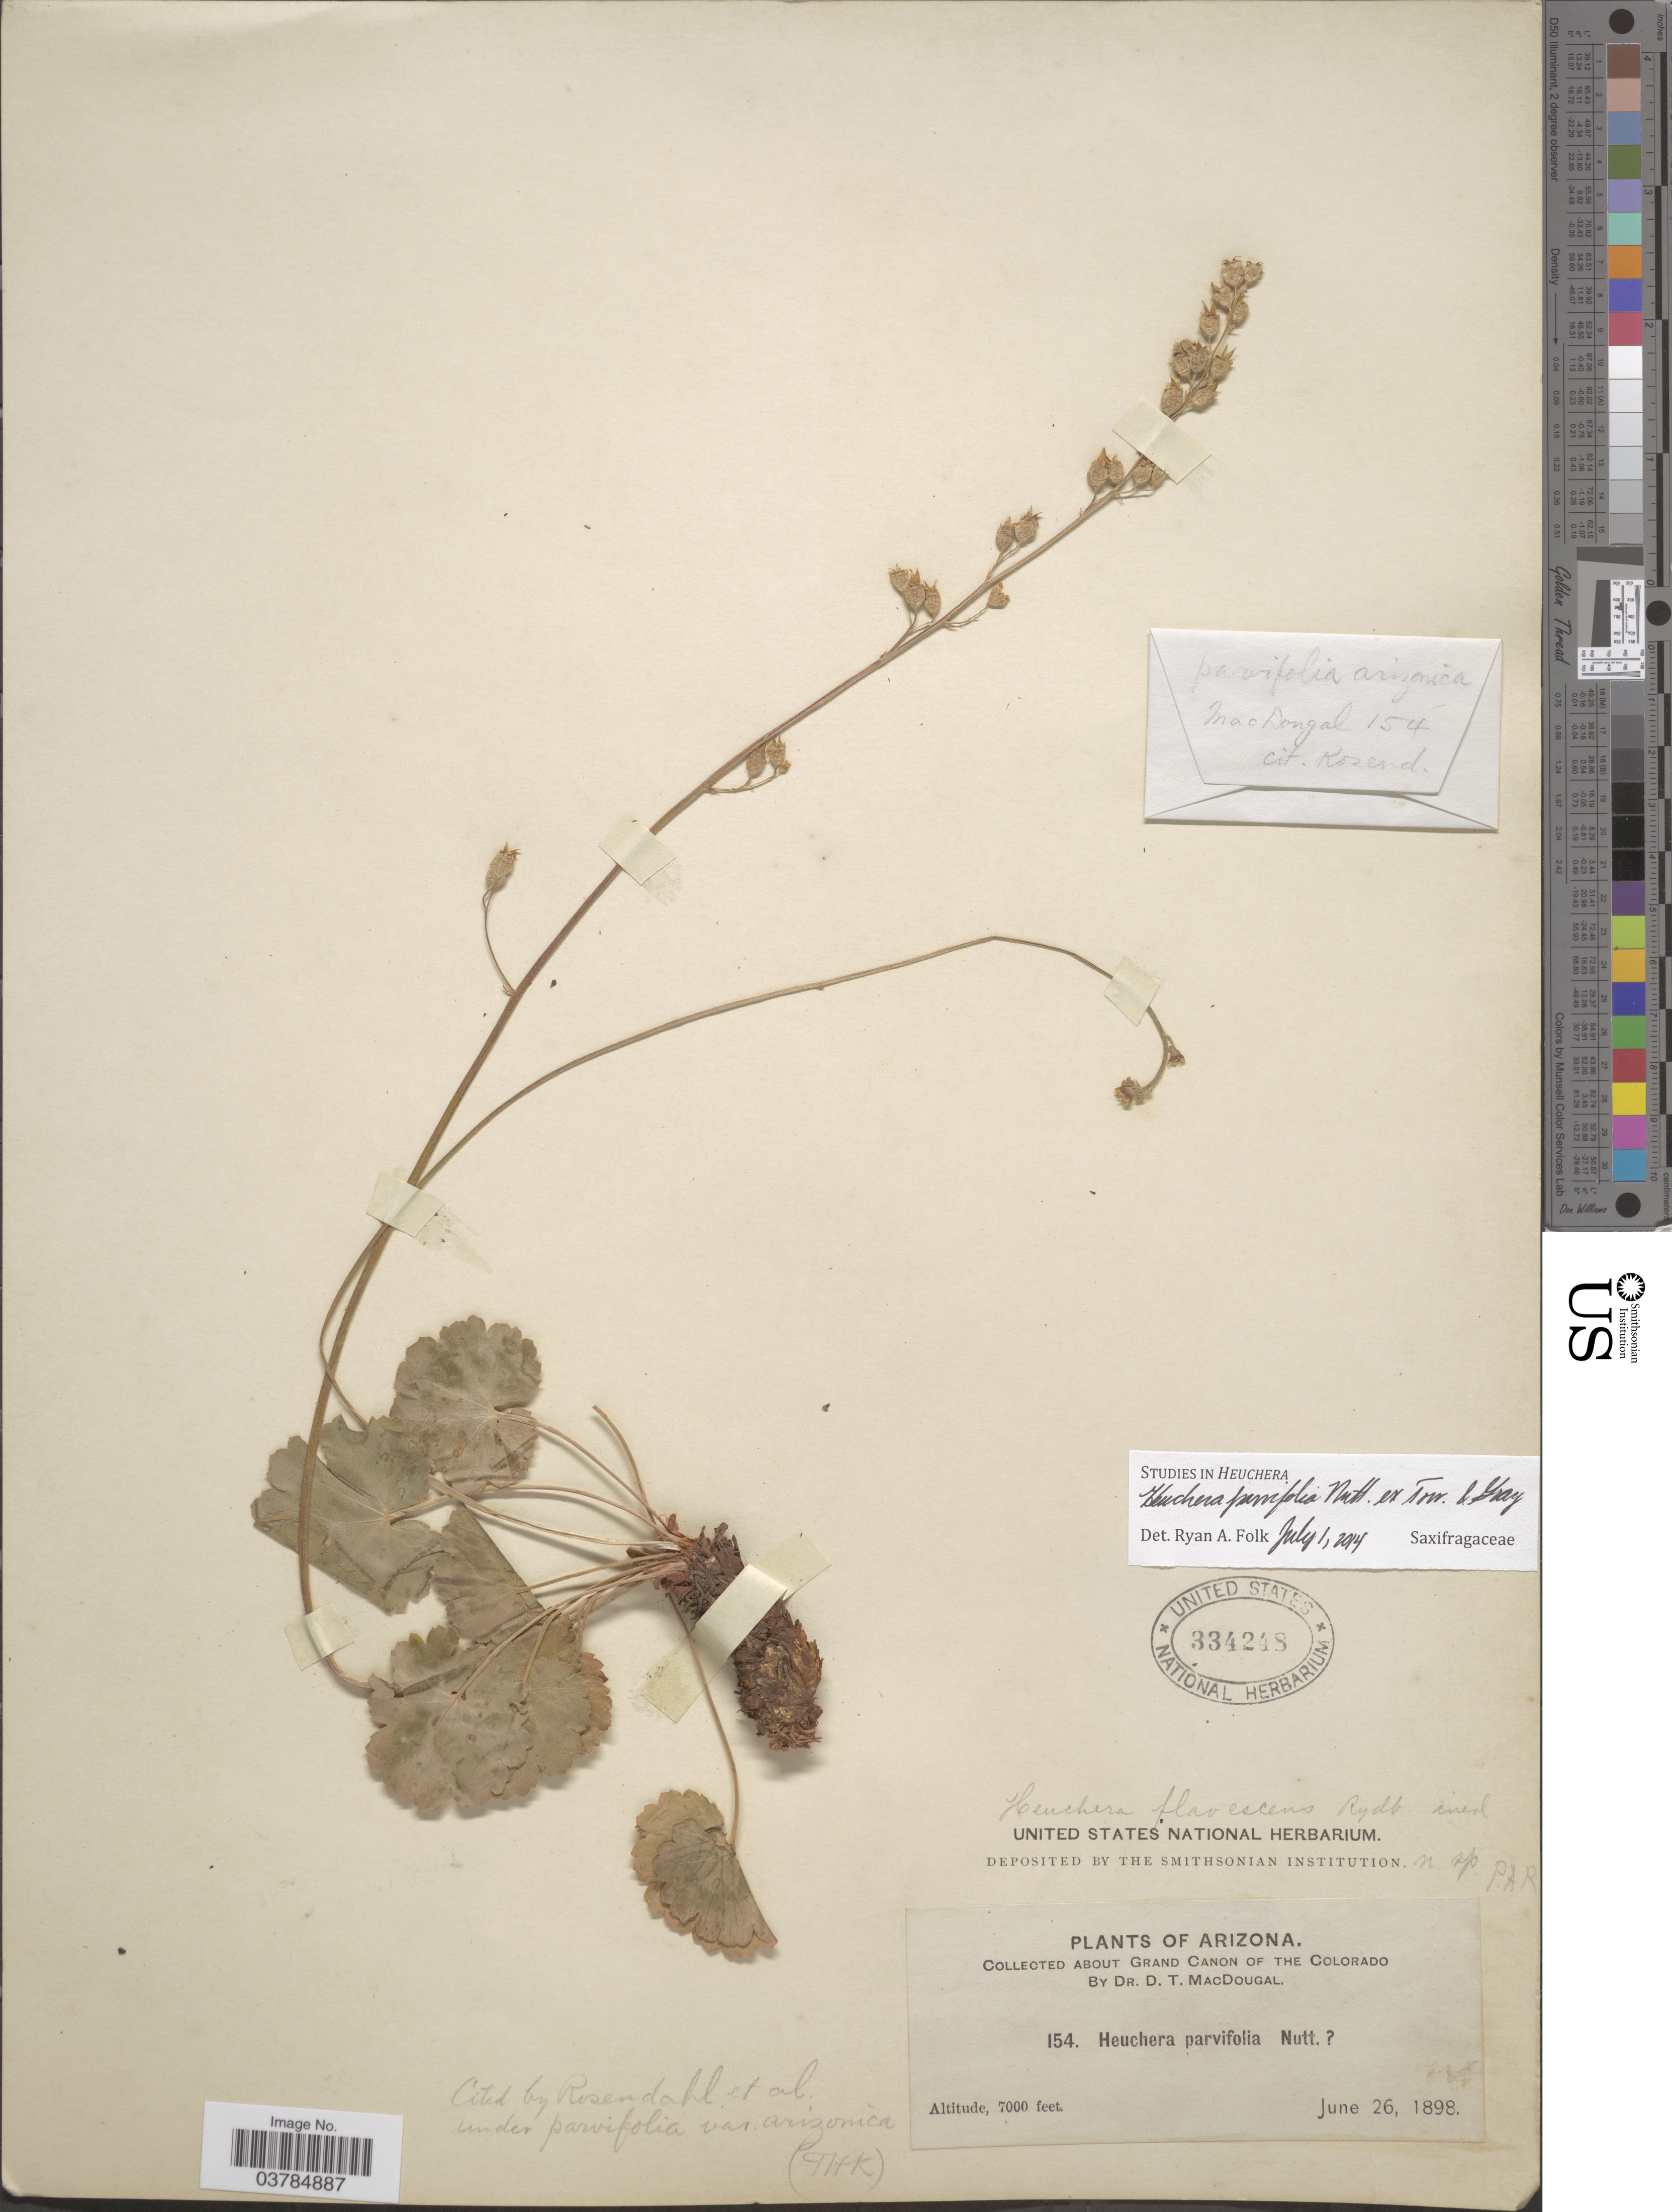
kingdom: Plantae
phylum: Tracheophyta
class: Magnoliopsida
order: Saxifragales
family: Saxifragaceae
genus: Heuchera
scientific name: Heuchera parvifolia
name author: Nutt.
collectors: D. T. MacDougal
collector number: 154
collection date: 1898-06-26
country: United States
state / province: Arizona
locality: About Grand Canon Of The Colorado.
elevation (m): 2134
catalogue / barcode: US 334248